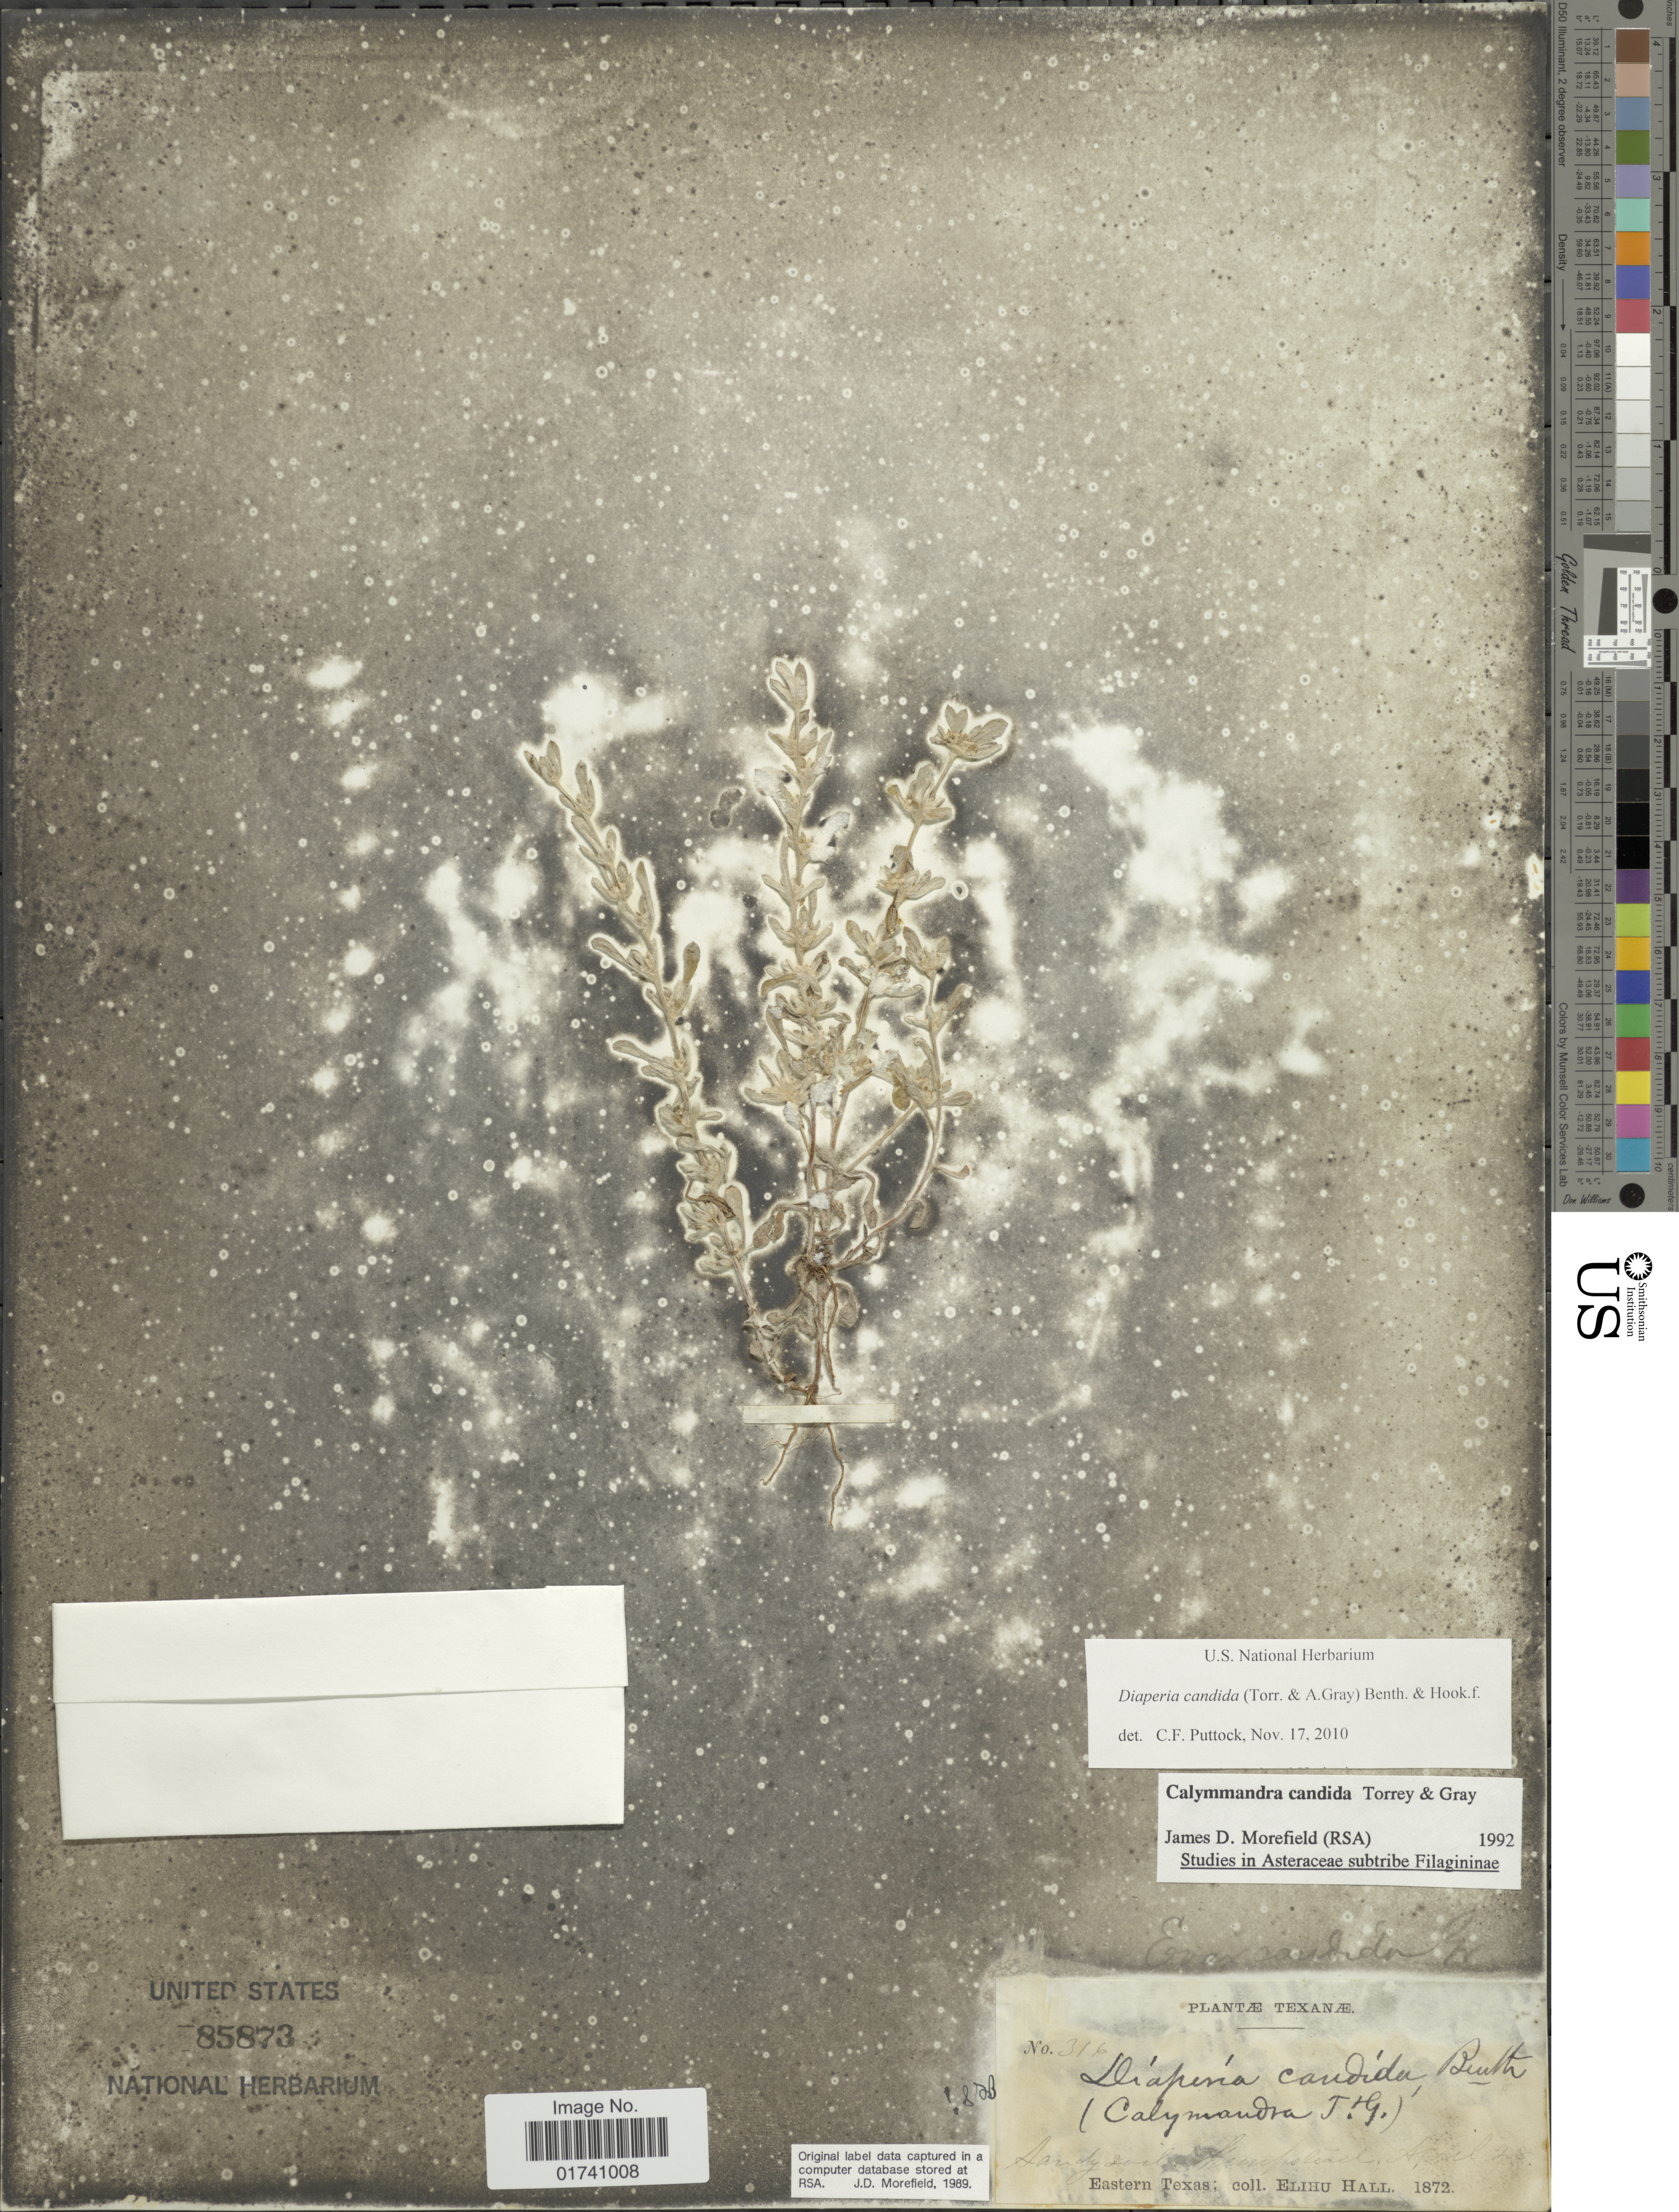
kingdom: Plantae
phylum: Tracheophyta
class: Magnoliopsida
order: Asterales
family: Asteraceae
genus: Diaperia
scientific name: Diaperia candida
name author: (Torr. & A. Gray) Benth. & Hook. f.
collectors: E. Hall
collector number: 316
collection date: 1872-04-28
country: United States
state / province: Texas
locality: Hempstead.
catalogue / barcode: US 85873